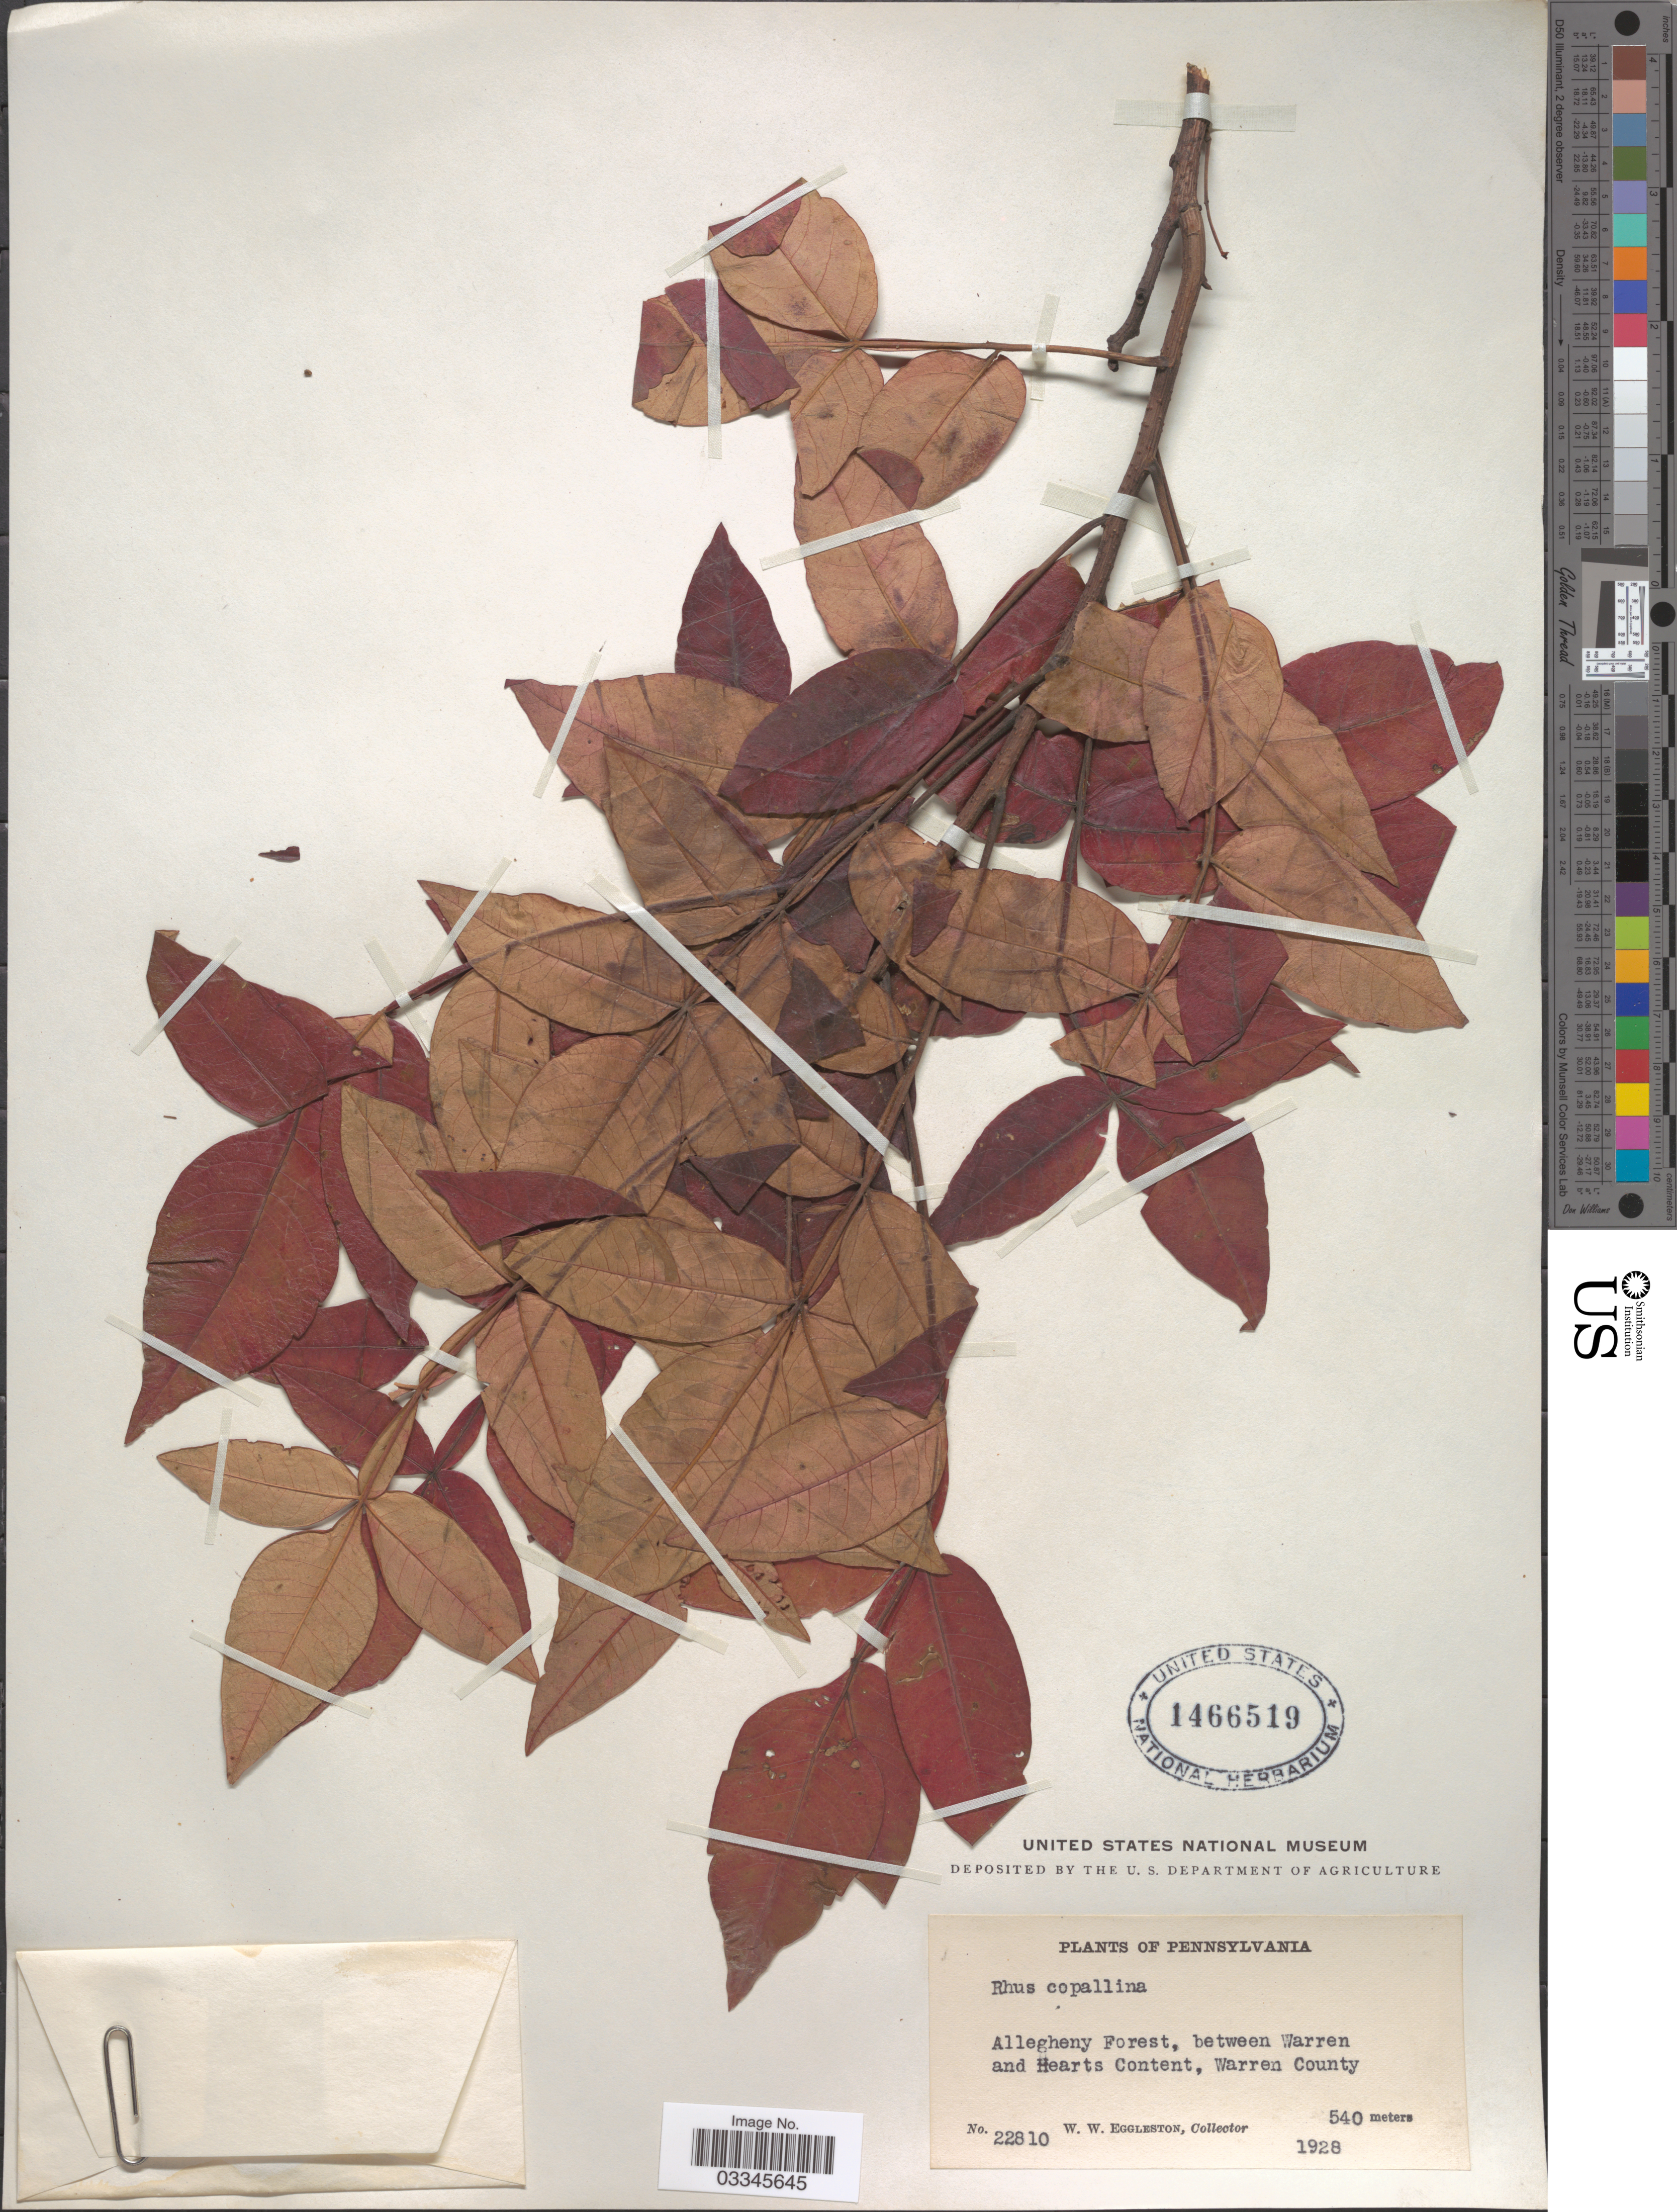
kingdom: Plantae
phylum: Tracheophyta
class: Magnoliopsida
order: Sapindales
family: Anacardiaceae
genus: Rhus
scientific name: Rhus copallinum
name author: L.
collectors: W. W. Eggleston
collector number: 22810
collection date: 1928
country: United States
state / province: Pennsylvania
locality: Allegheny Forest, between Warren and Hearts Content, Warren County.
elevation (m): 540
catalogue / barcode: US 1466519